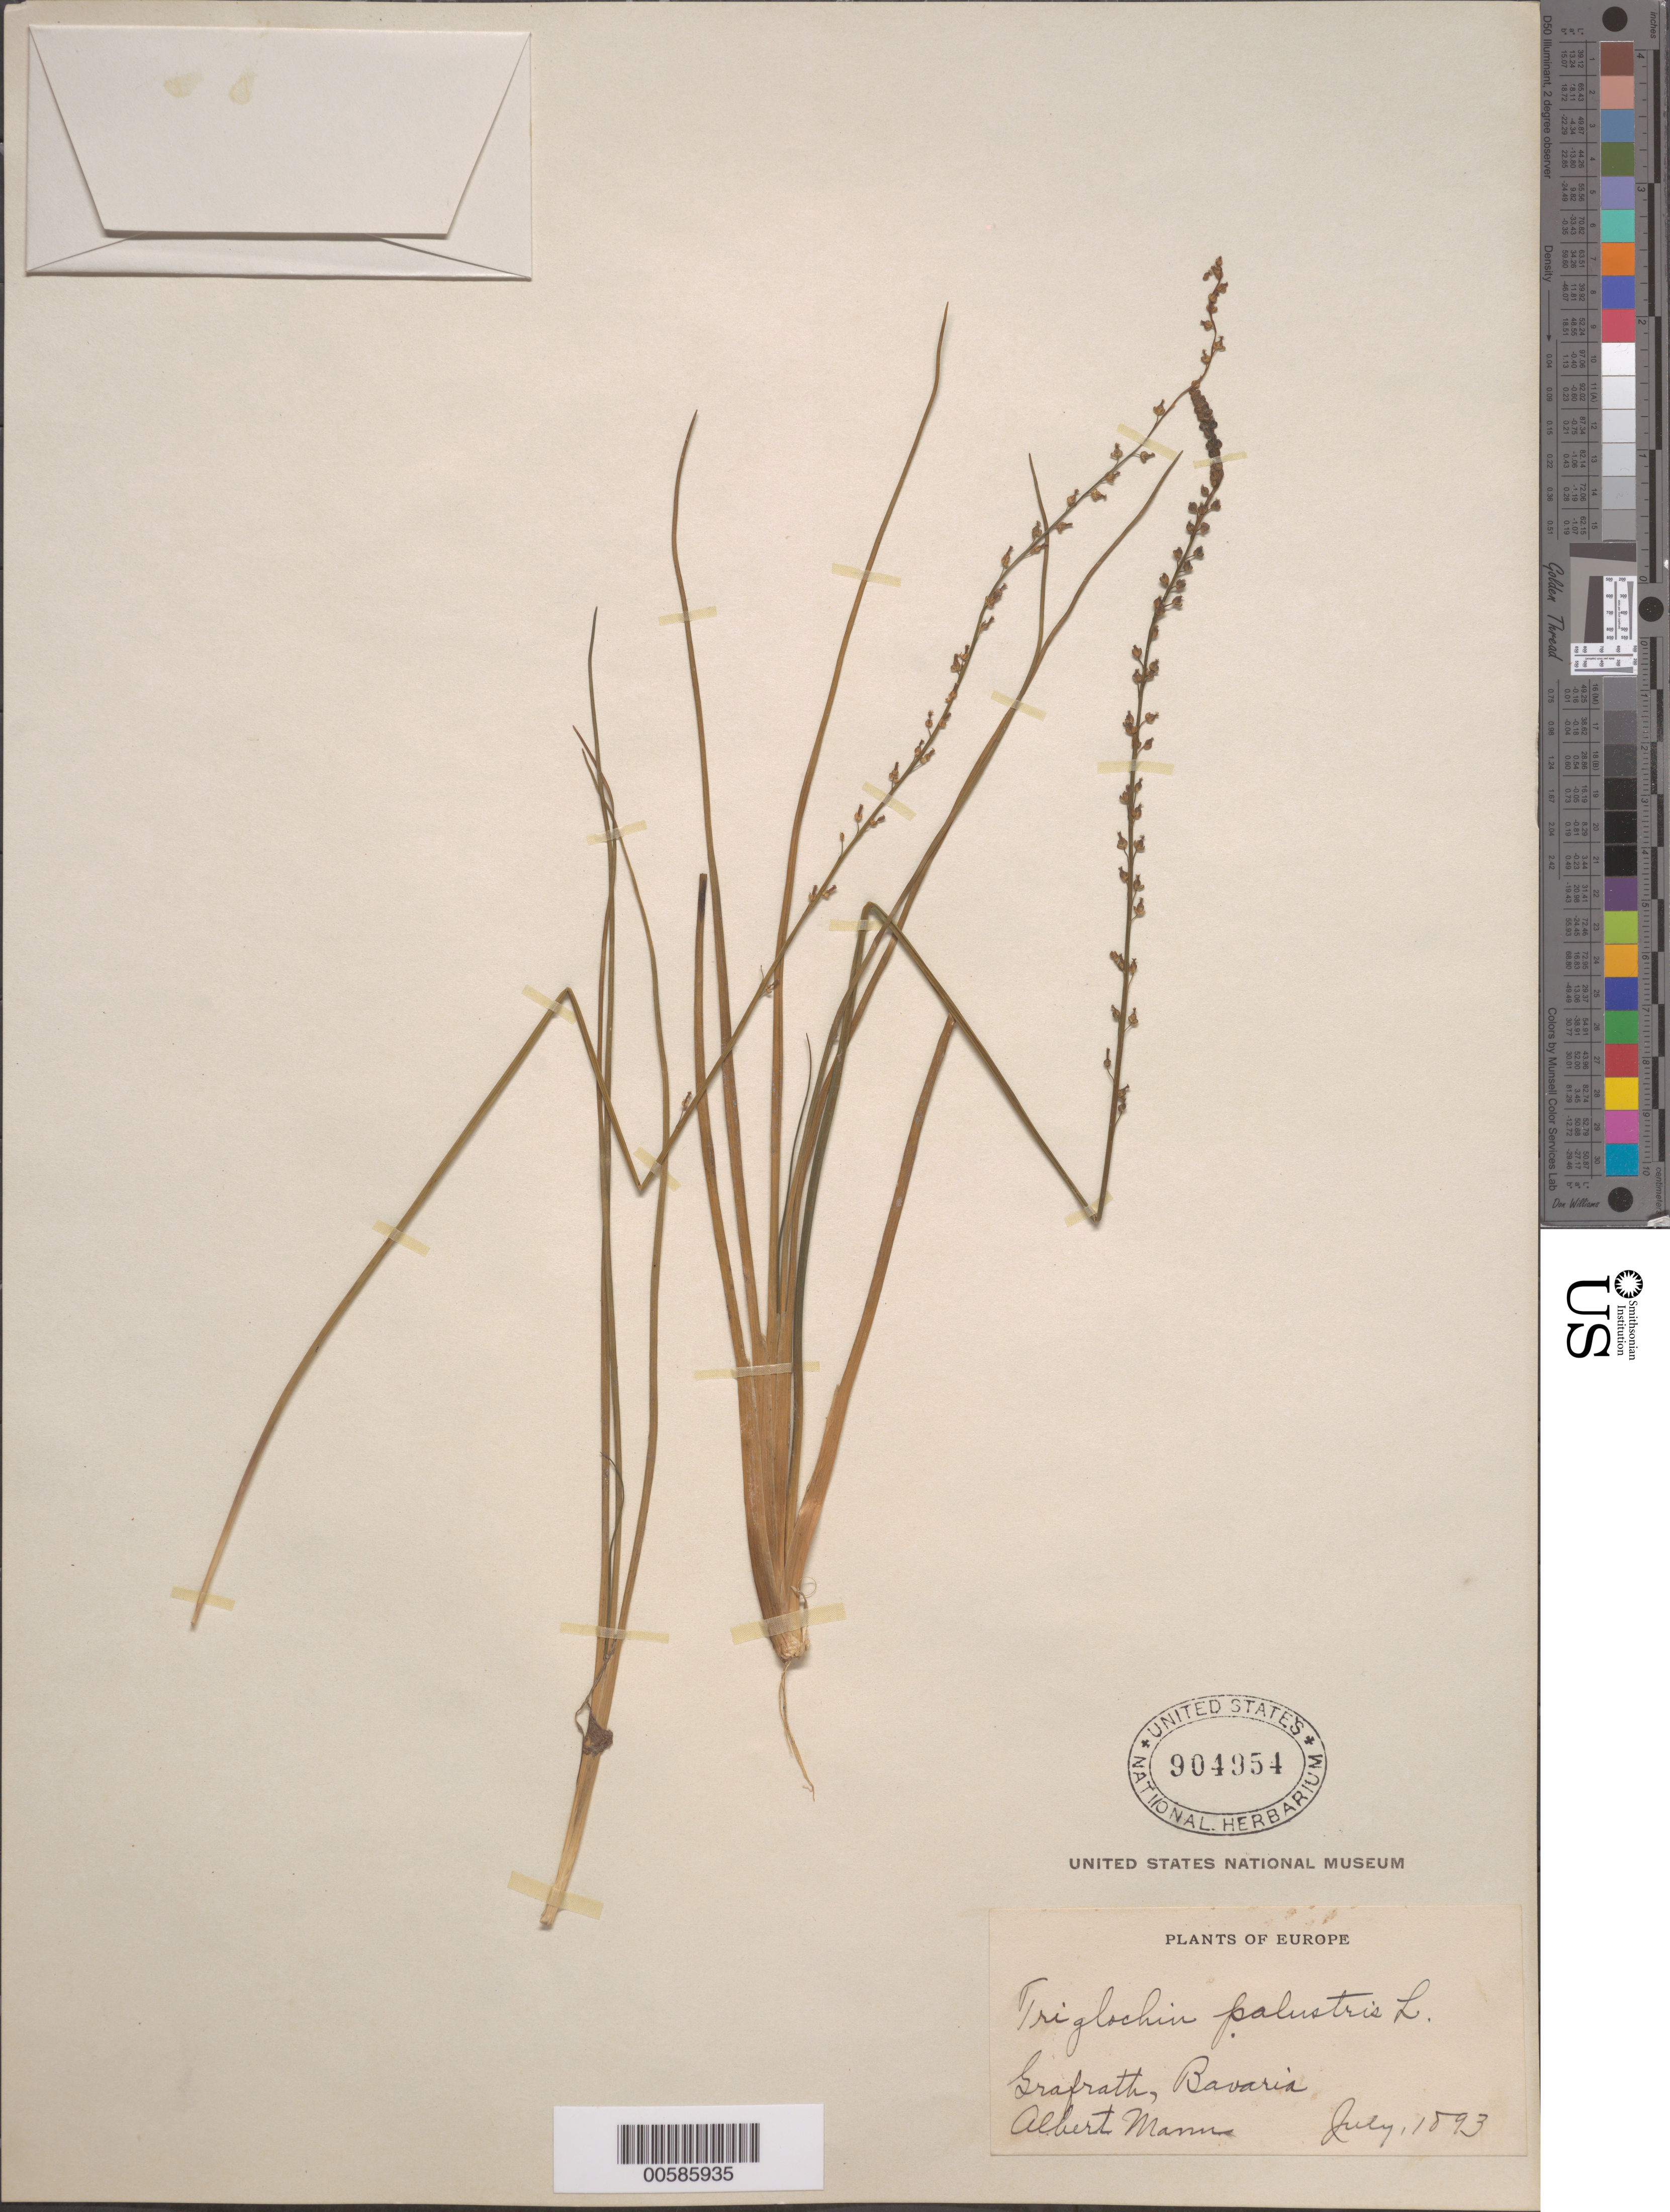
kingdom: Plantae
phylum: Tracheophyta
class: Liliopsida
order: Alismatales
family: Juncaginaceae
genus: Triglochin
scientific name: Triglochin palustris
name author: L.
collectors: A. Mann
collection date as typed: Jul 1893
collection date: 1893-07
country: Germany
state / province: Bayern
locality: Grafrath; "West Germany".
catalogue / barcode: US 904954